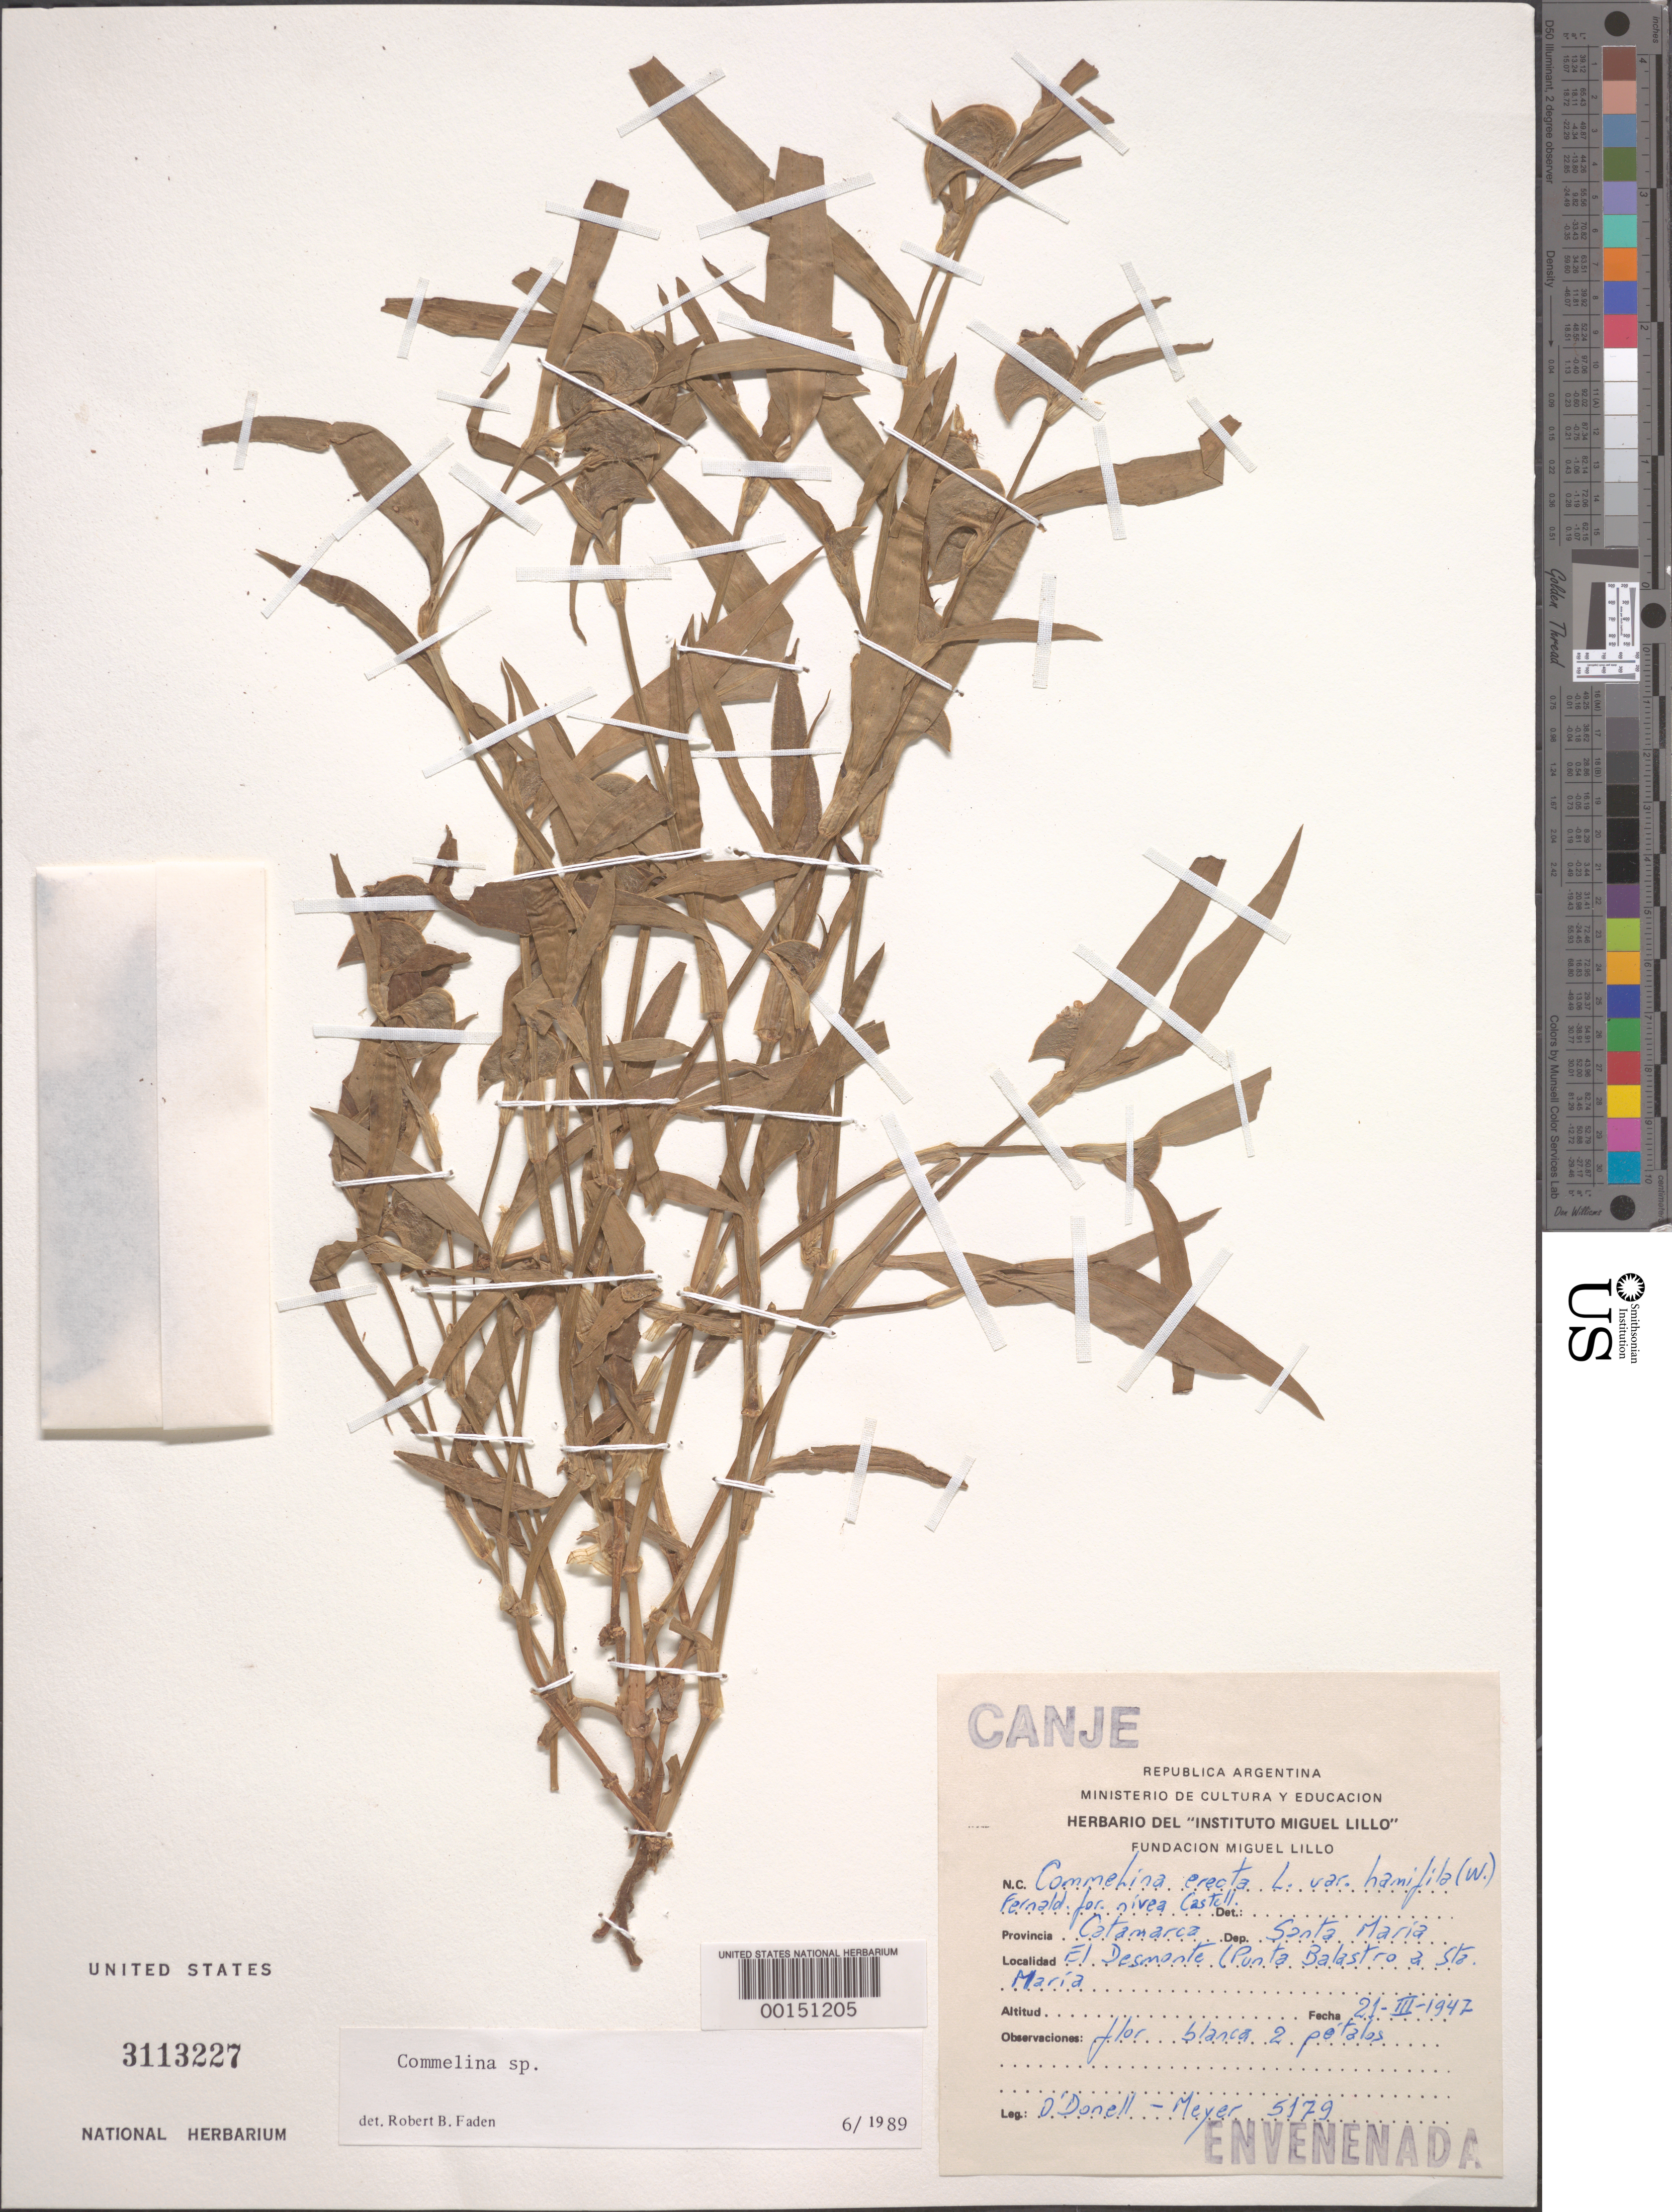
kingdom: Plantae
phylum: Tracheophyta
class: Liliopsida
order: Commelinales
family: Commelinaceae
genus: Commelina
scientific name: Commelina sp.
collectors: -- O'Donell & -- Meyer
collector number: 5179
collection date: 1947-03-21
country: Argentina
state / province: Catamarca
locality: Republica Argentina. Dep. Santa María. El Desmante (Punta Balastro a Sta María.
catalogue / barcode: US 3113227